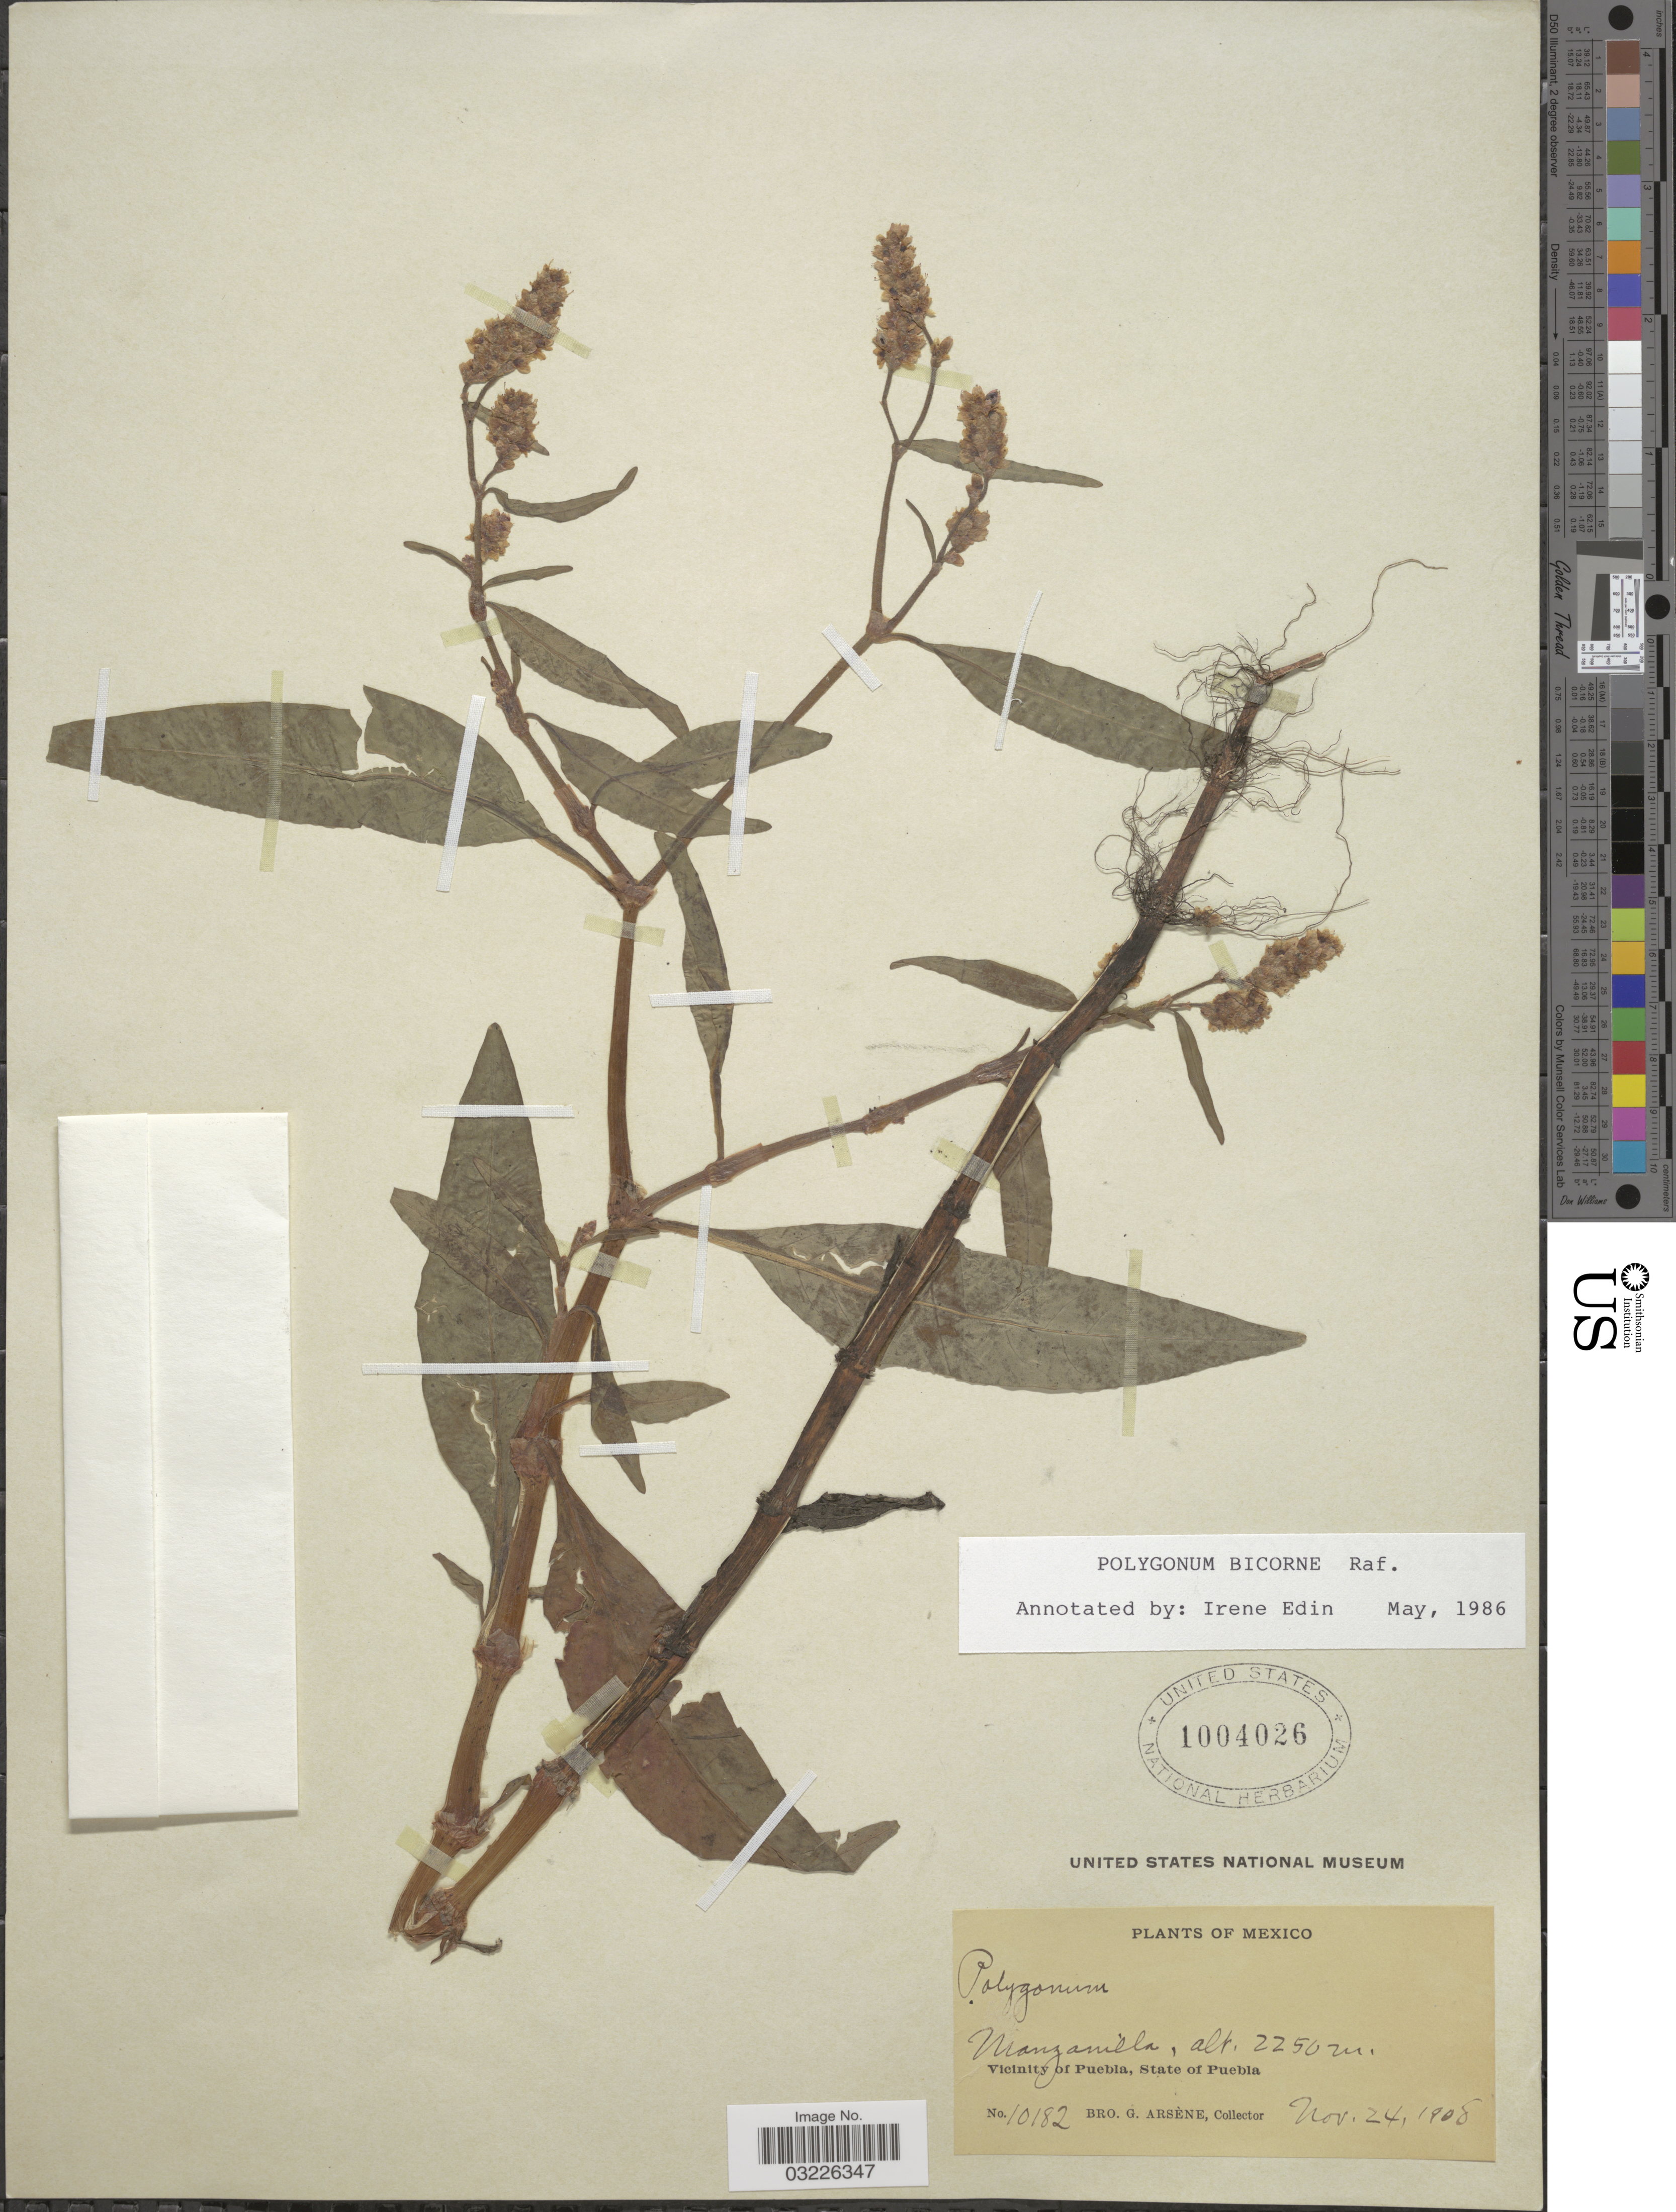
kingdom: Plantae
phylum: Tracheophyta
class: Magnoliopsida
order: Caryophyllales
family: Polygonaceae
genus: Polygonum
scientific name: Polygonum bicorne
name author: Raf.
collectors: Bro. G. Arsène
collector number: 10182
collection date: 1908-11-24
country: Mexico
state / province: Puebla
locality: Manzanilla, Vicinity of Puebla.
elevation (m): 2250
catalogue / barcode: US 1004026